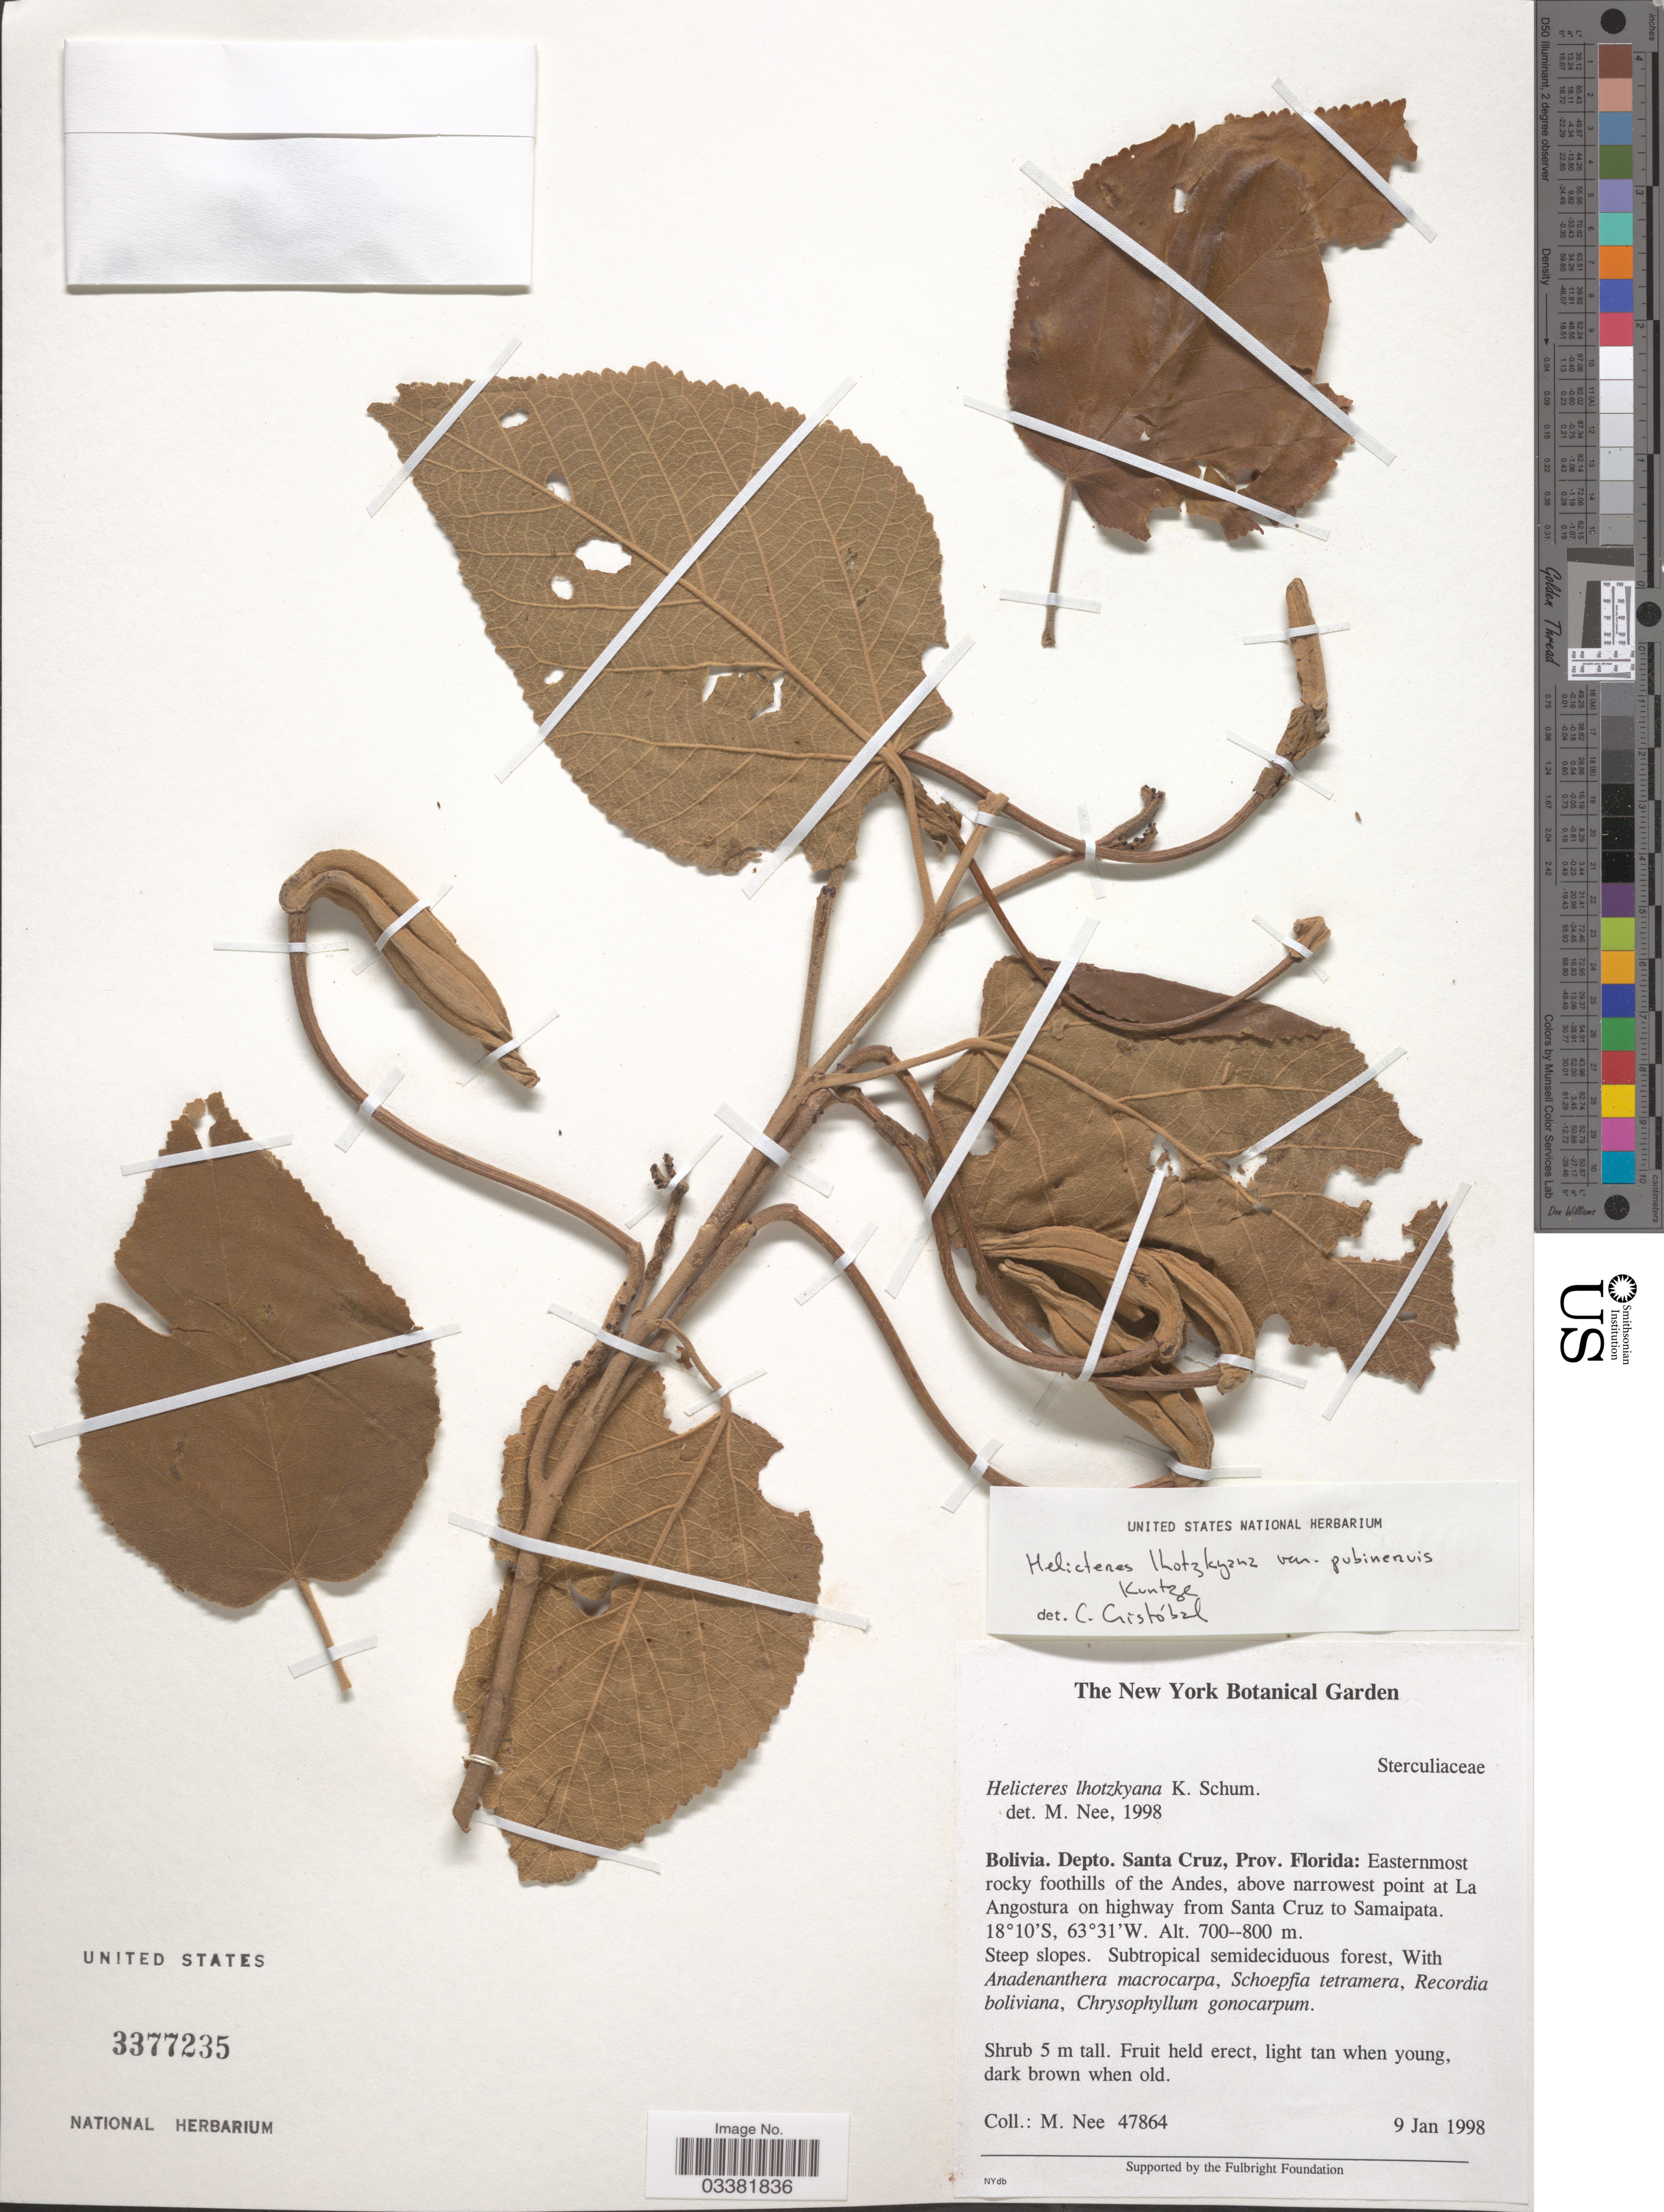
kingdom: Plantae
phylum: Tracheophyta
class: Magnoliopsida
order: Malvales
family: Malvaceae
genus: Helicteres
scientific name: Helicteres lhotzkyana var. pubinervis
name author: Kuntze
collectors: M. Nee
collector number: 47864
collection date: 1998-01-09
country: Bolivia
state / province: Santa Cruz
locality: Depto. Santa Cruz, Prov. Florida: Easternmost rocky foothills of the Andes, above narrowest point at La Angostura on highway from Santa Cruz to Samaipata.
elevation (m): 700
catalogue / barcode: US 3377235